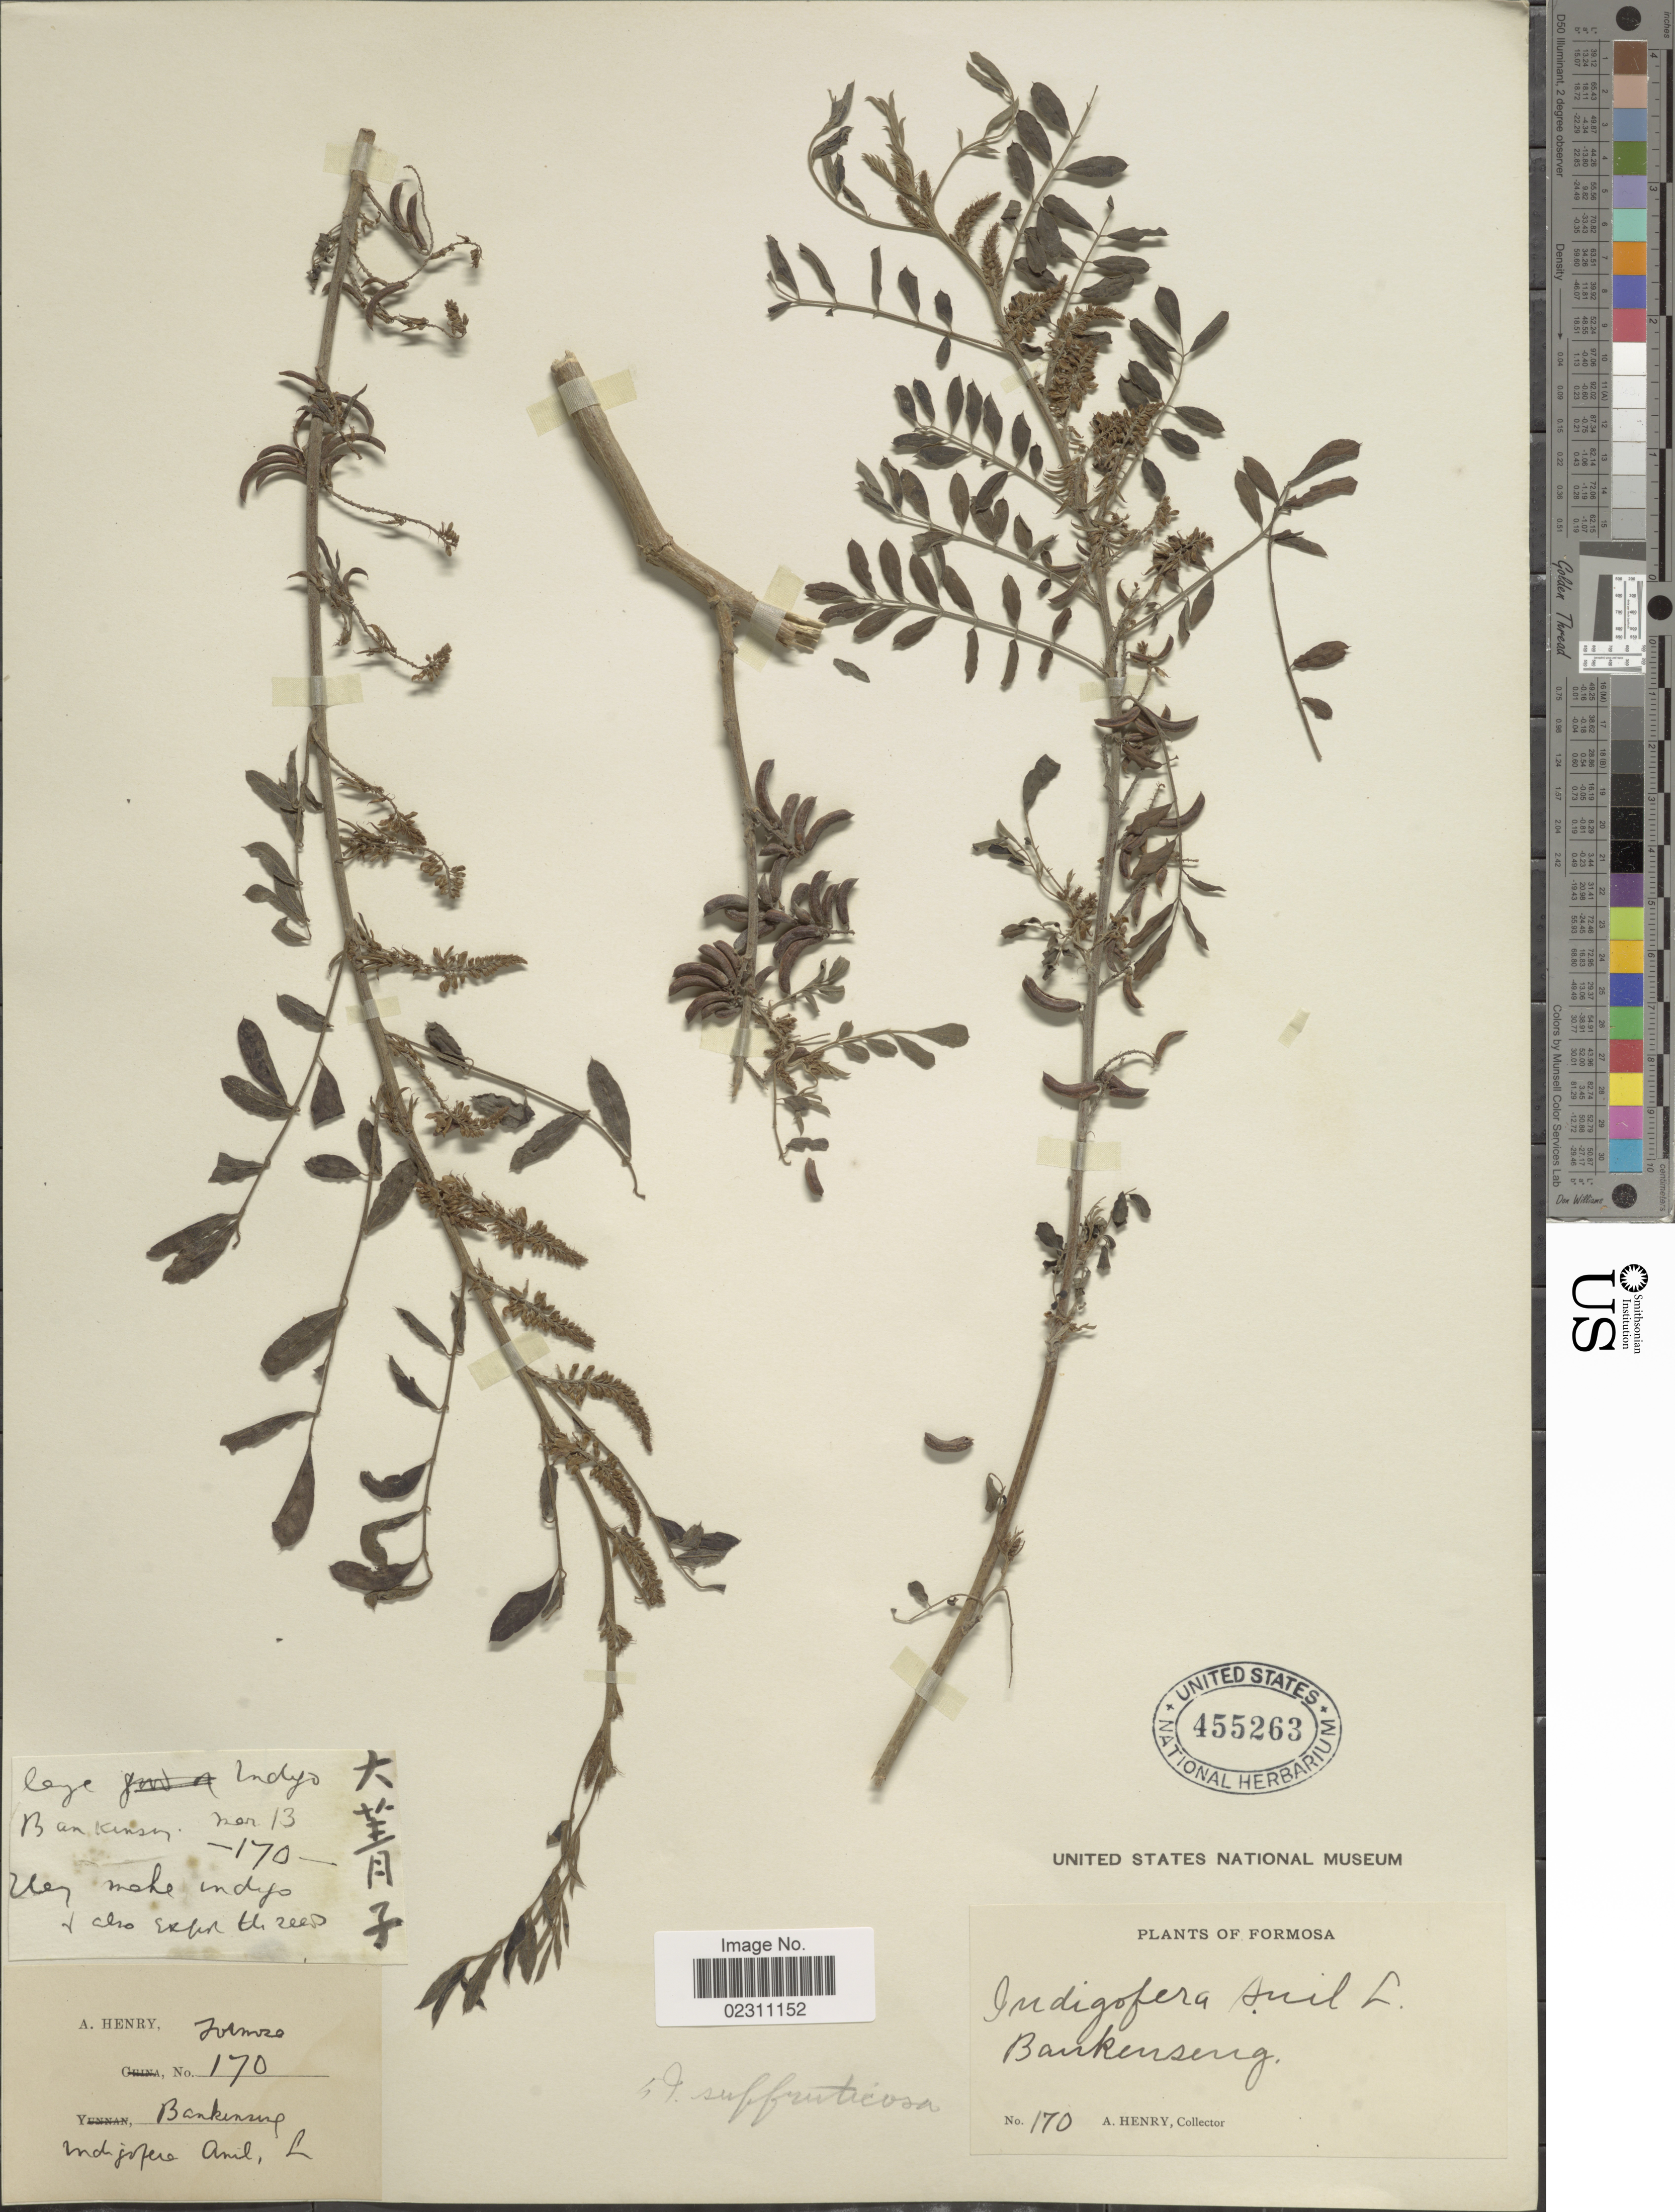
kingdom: Plantae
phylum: Tracheophyta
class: Magnoliopsida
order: Fabales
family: Fabaceae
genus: Indigofera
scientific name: Indigofera suffruticosa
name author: Mill.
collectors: A. Henry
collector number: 170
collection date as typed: Mar 13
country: Taiwan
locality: Formosa, Bankenseng.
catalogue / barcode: US 455263